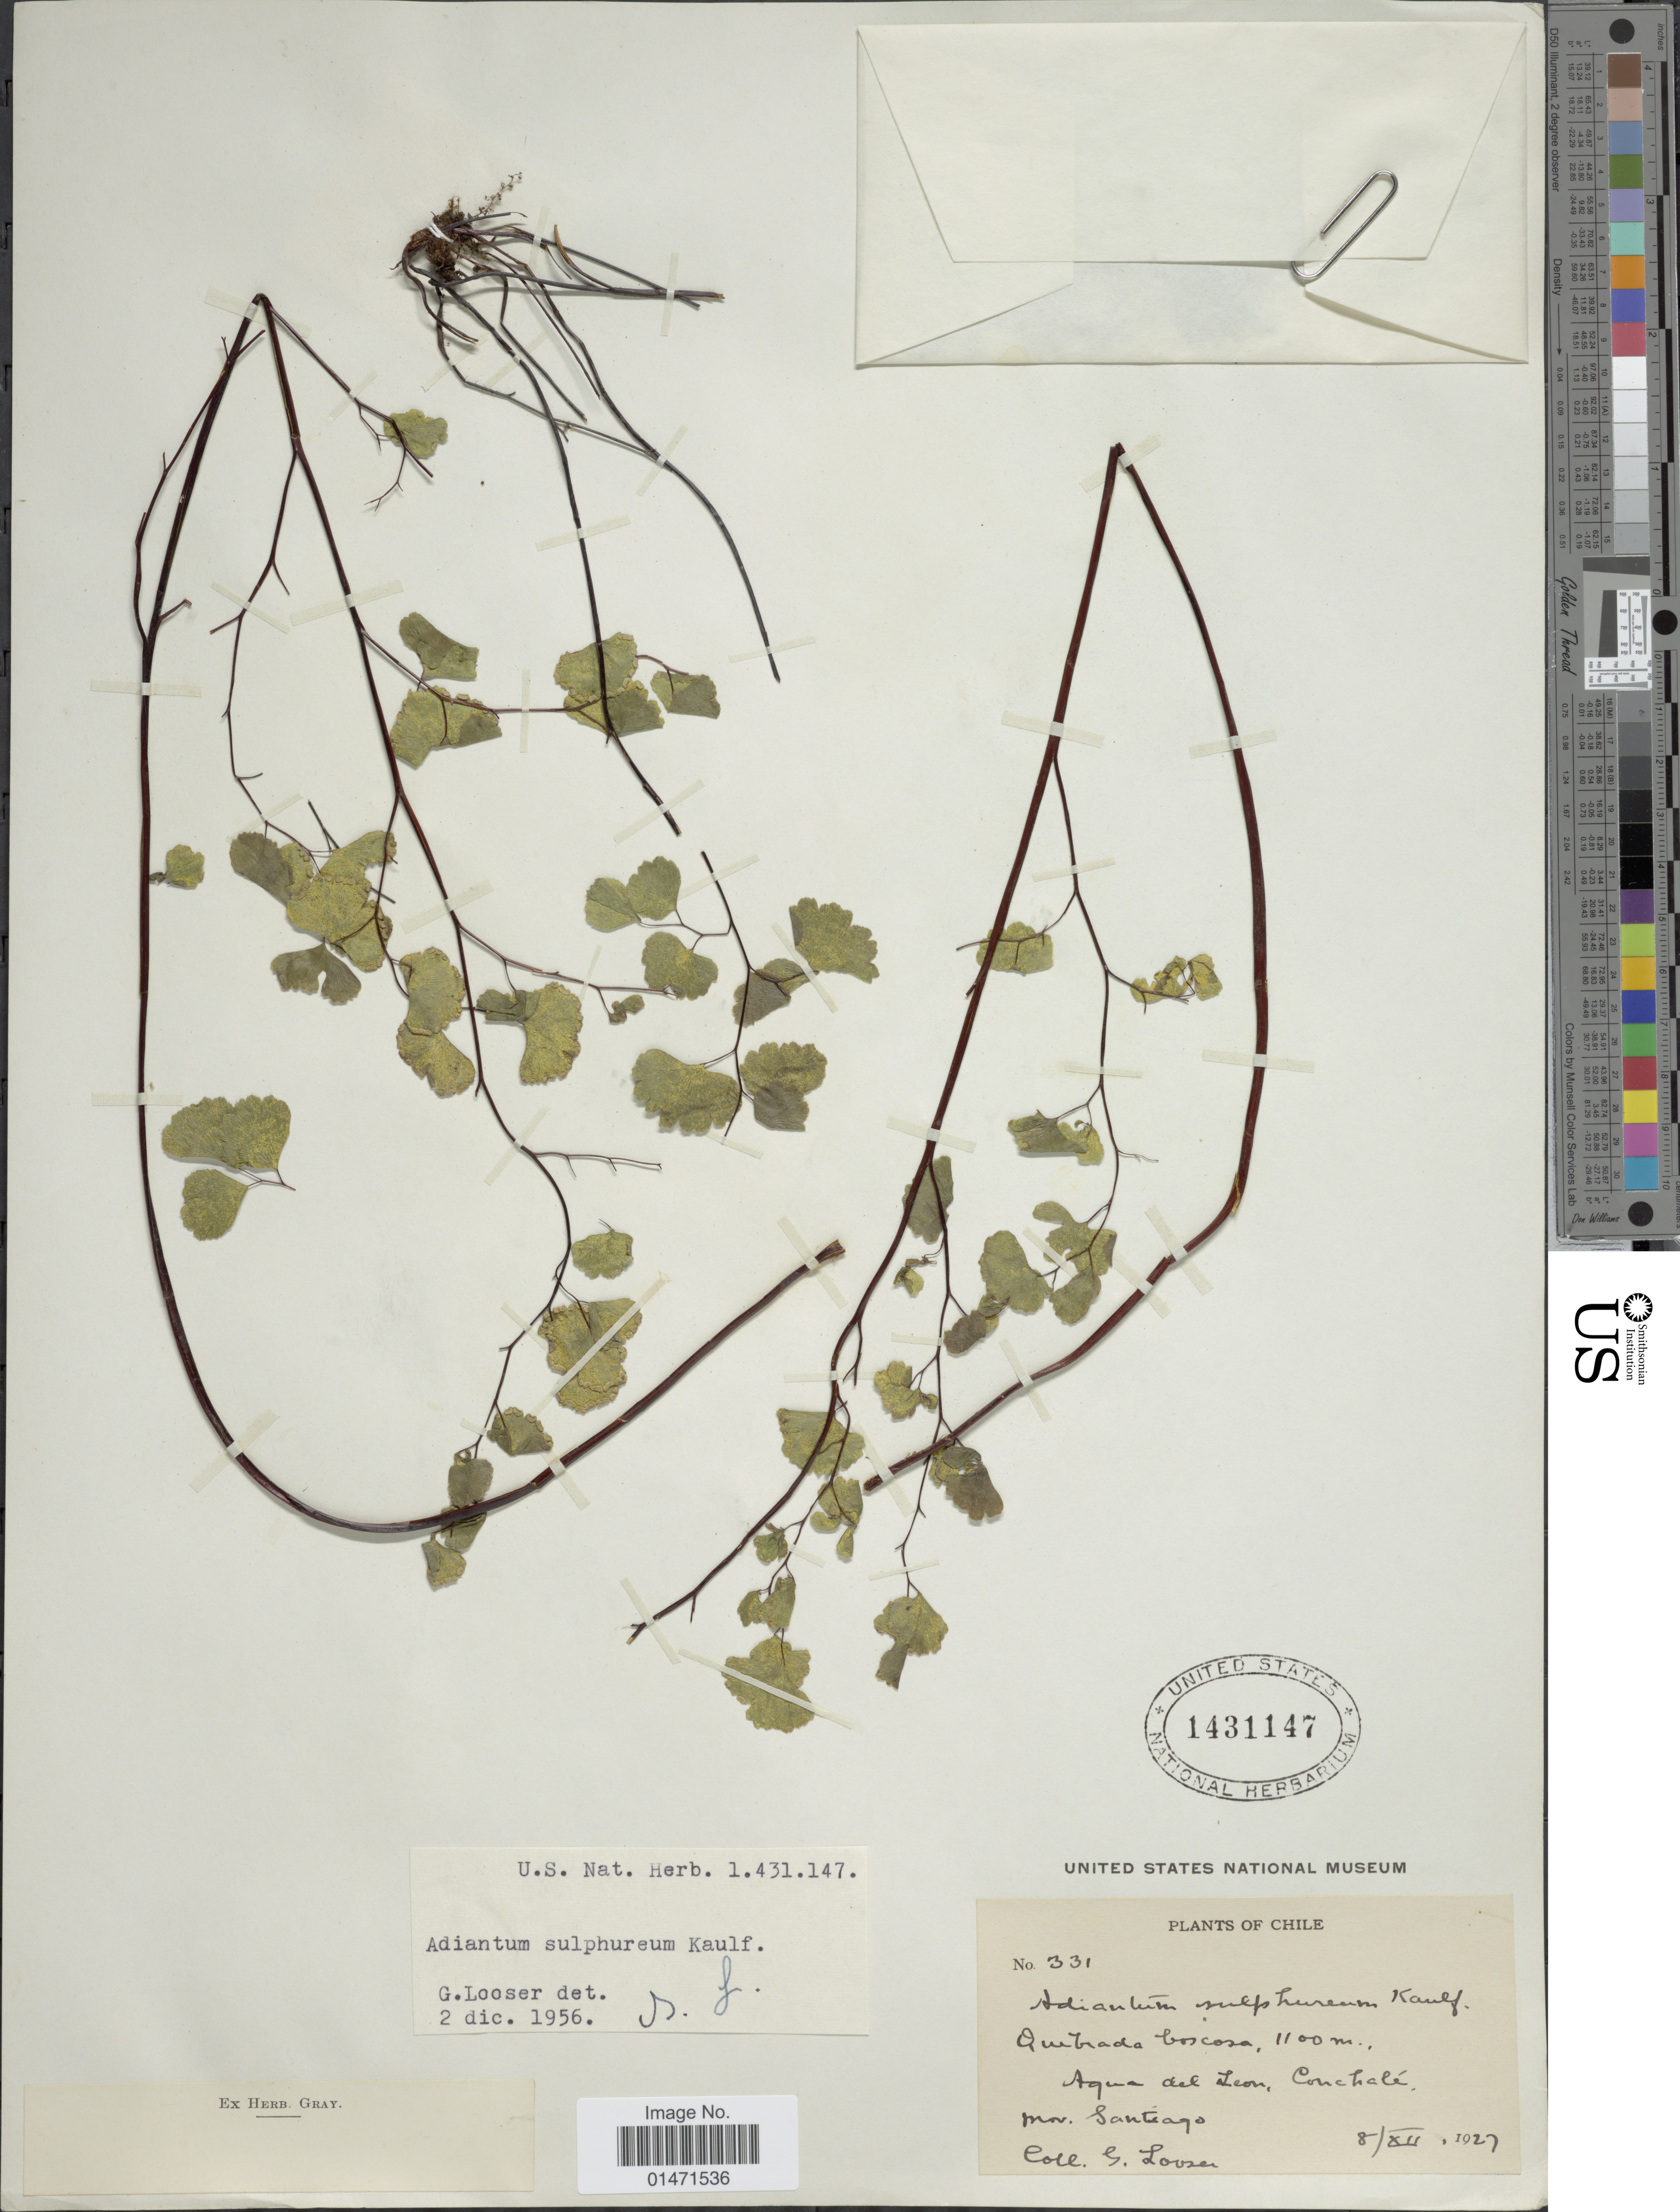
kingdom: Plantae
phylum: Tracheophyta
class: Polypodiopsida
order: Polypodiales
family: Pteridaceae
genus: Adiantum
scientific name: Adiantum sulphureum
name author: Kaulf.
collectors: G. Looser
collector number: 331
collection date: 1927-12-08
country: Chile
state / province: Región Metropolitana (RM)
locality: Quebrada boscosa, Aqua del Leon, Conchalé, prov. Santiago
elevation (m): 1100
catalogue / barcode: US 1431147